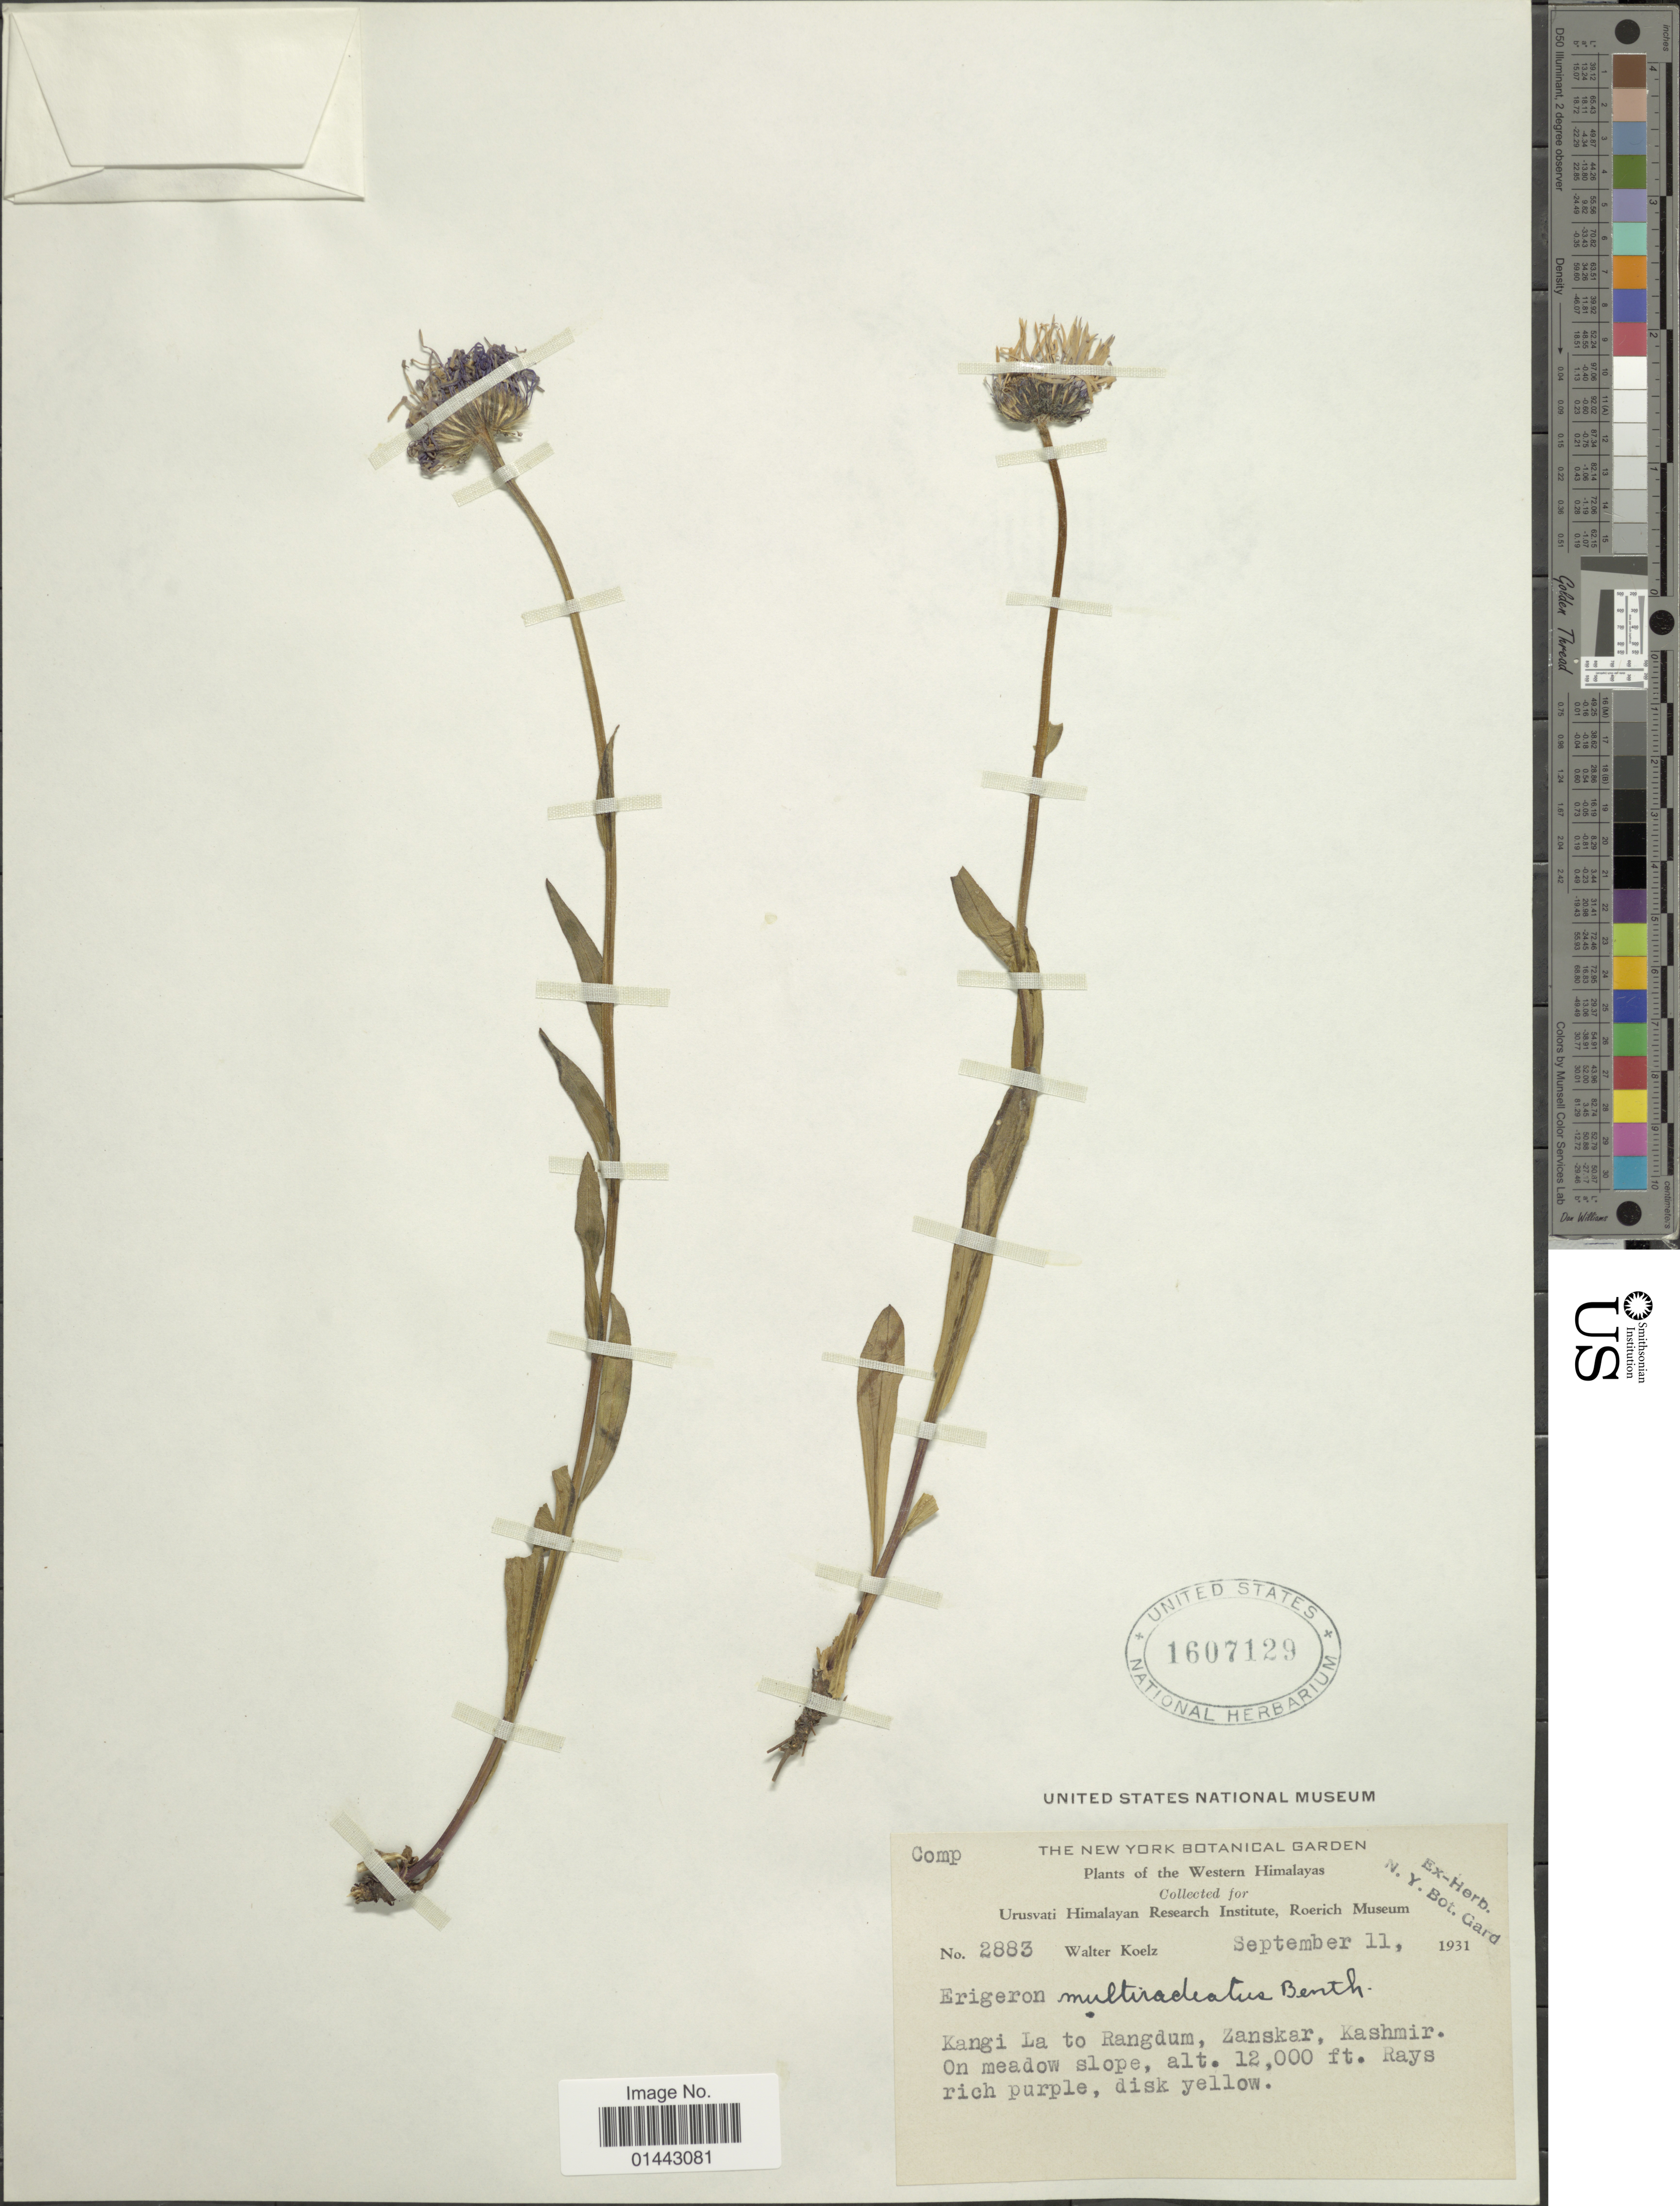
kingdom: Plantae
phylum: Tracheophyta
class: Magnoliopsida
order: Asterales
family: Asteraceae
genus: Erigeron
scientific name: Erigeron multiradiatus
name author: (Lindl. ex DC.) Benth. ex C.B. Clarke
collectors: W. N. Koelz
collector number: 2883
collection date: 1931-09-11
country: India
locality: Western Himalayas, Kangi La to Rangdum, Zanskar, Kashmir, on meadow slope.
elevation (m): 3658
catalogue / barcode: US 1607129